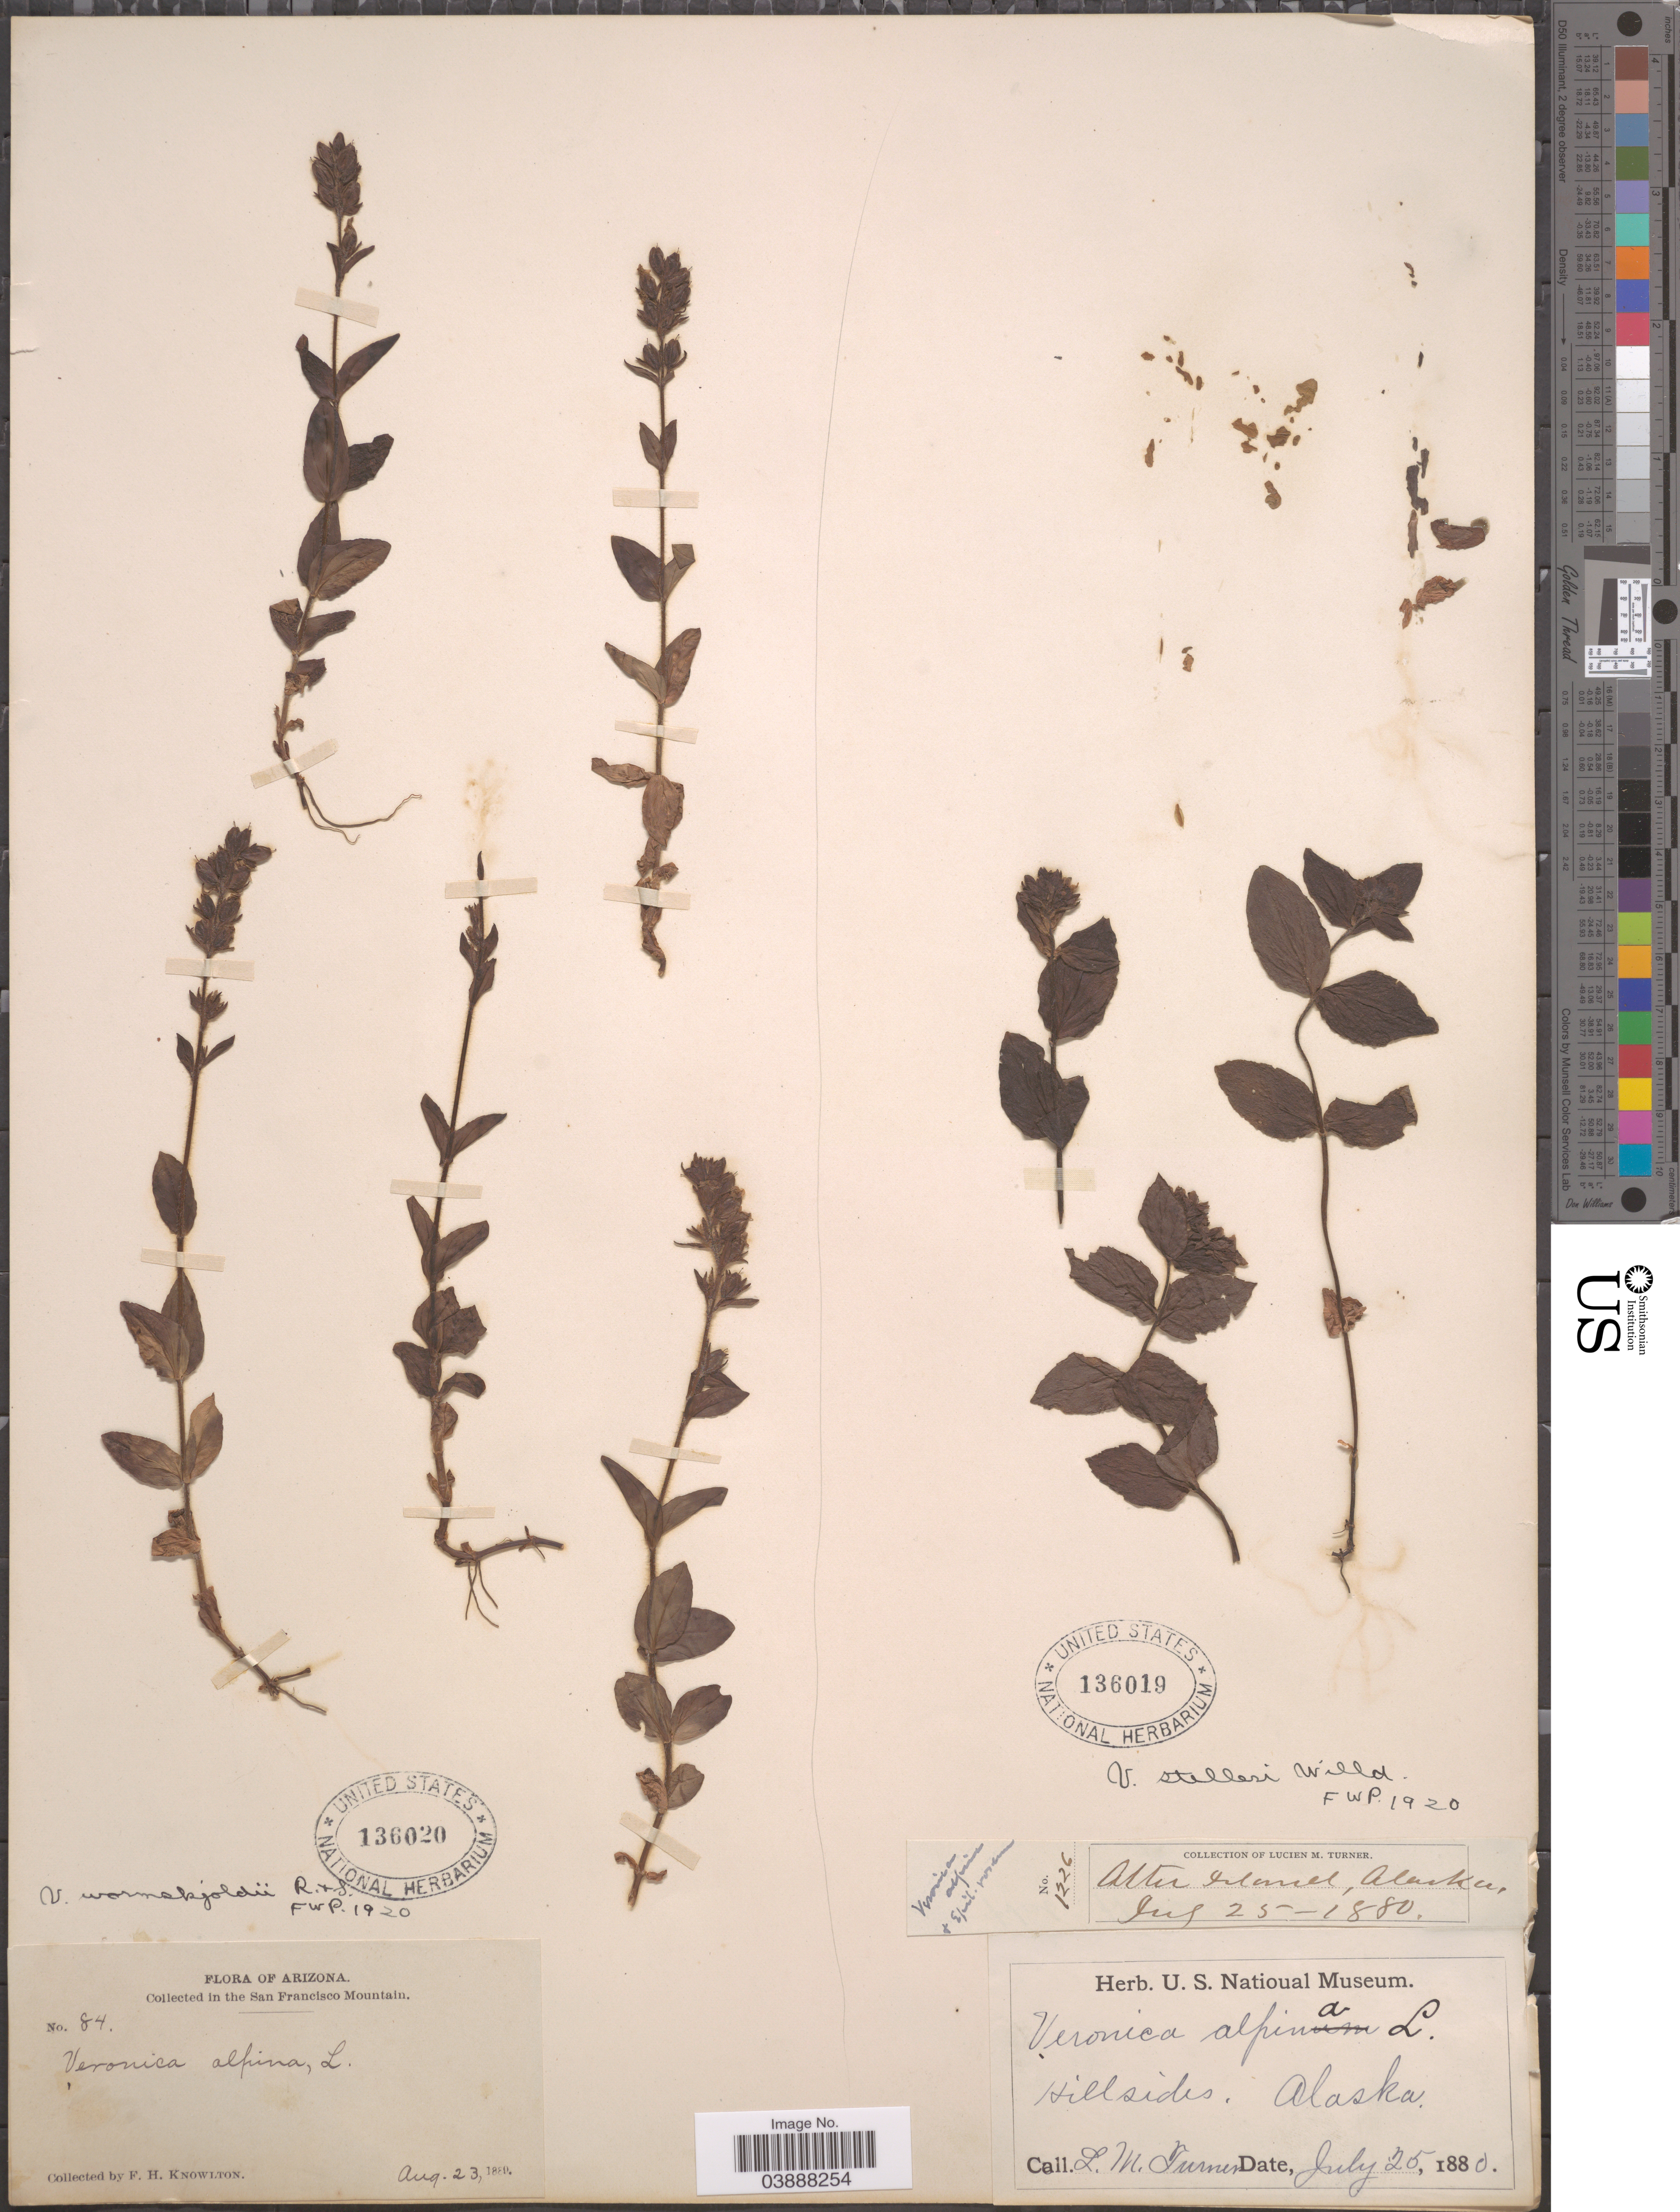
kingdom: Plantae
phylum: Tracheophyta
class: Magnoliopsida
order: Lamiales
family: Plantaginaceae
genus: Veronica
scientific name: Veronica stelleri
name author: Pall.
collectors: L. M. Turner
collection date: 1880-07-25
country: United States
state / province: Alaska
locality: Hillsides.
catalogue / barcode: US 136019